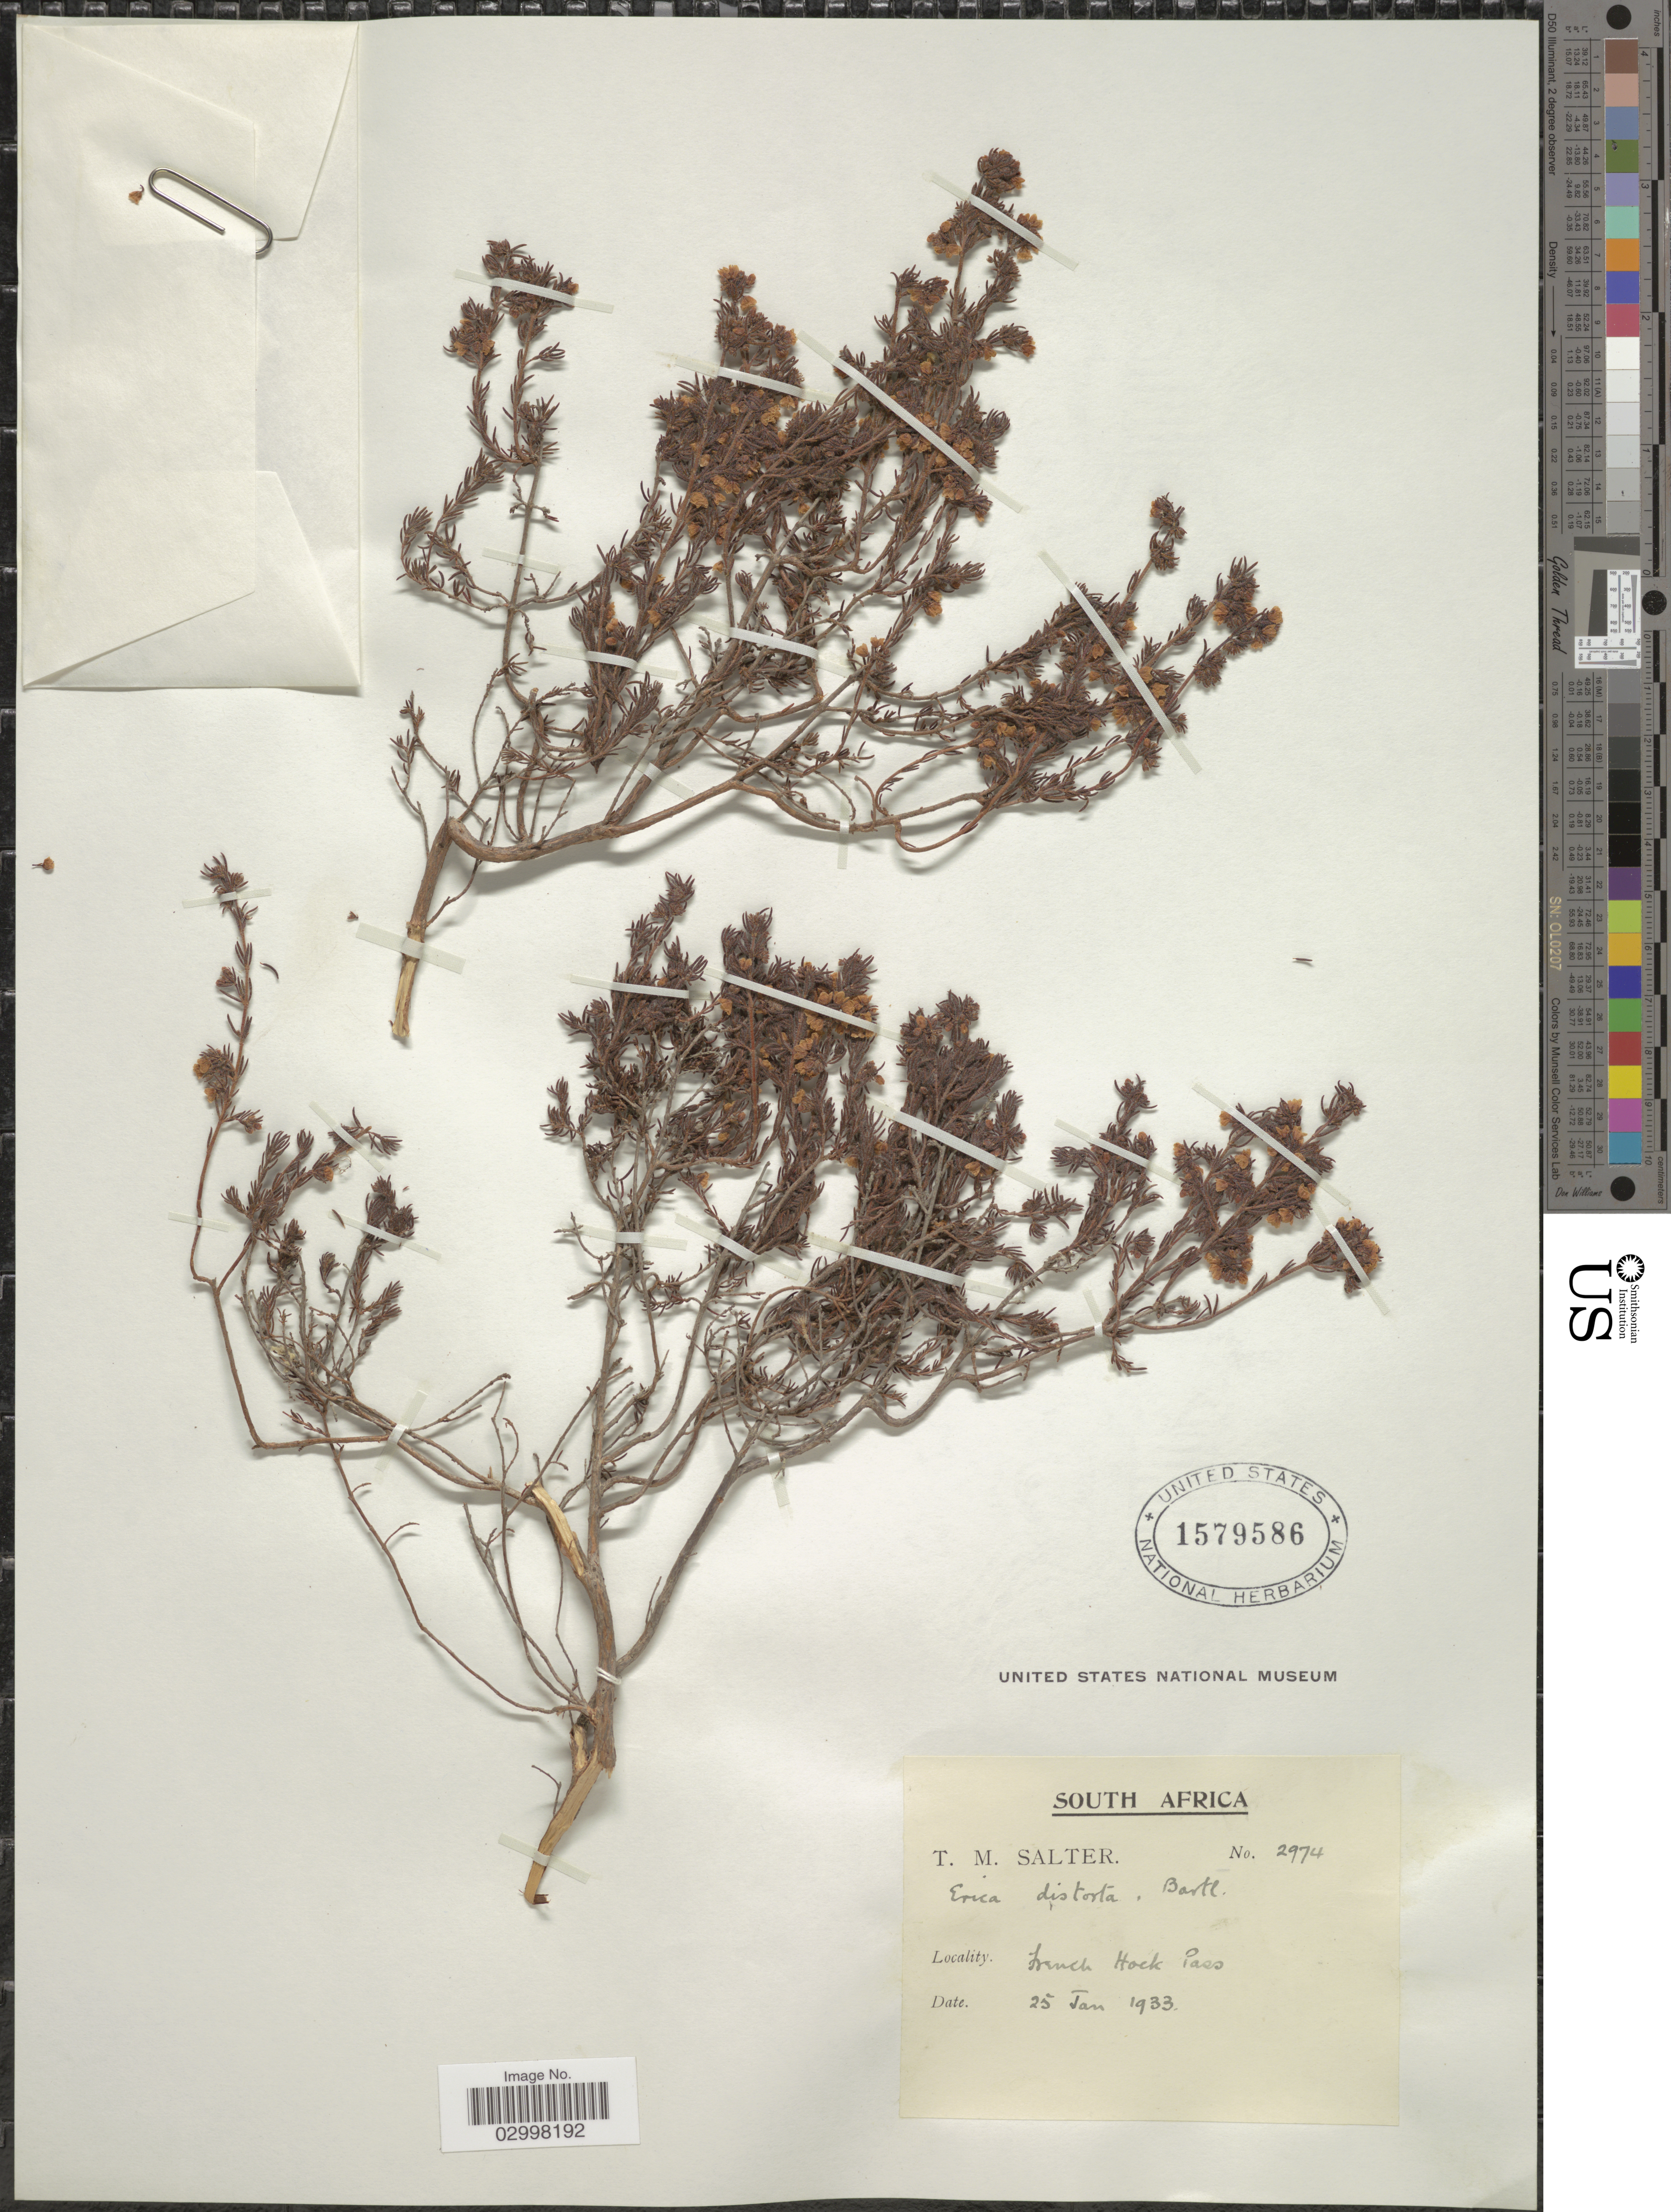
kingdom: Plantae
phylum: Tracheophyta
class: Magnoliopsida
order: Ericales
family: Ericaceae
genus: Erica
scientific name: Erica distorta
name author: Bartl.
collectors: T. Salter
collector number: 2974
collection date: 1933-01-25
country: South Africa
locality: French Hoek Pass.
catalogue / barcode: US 1579586